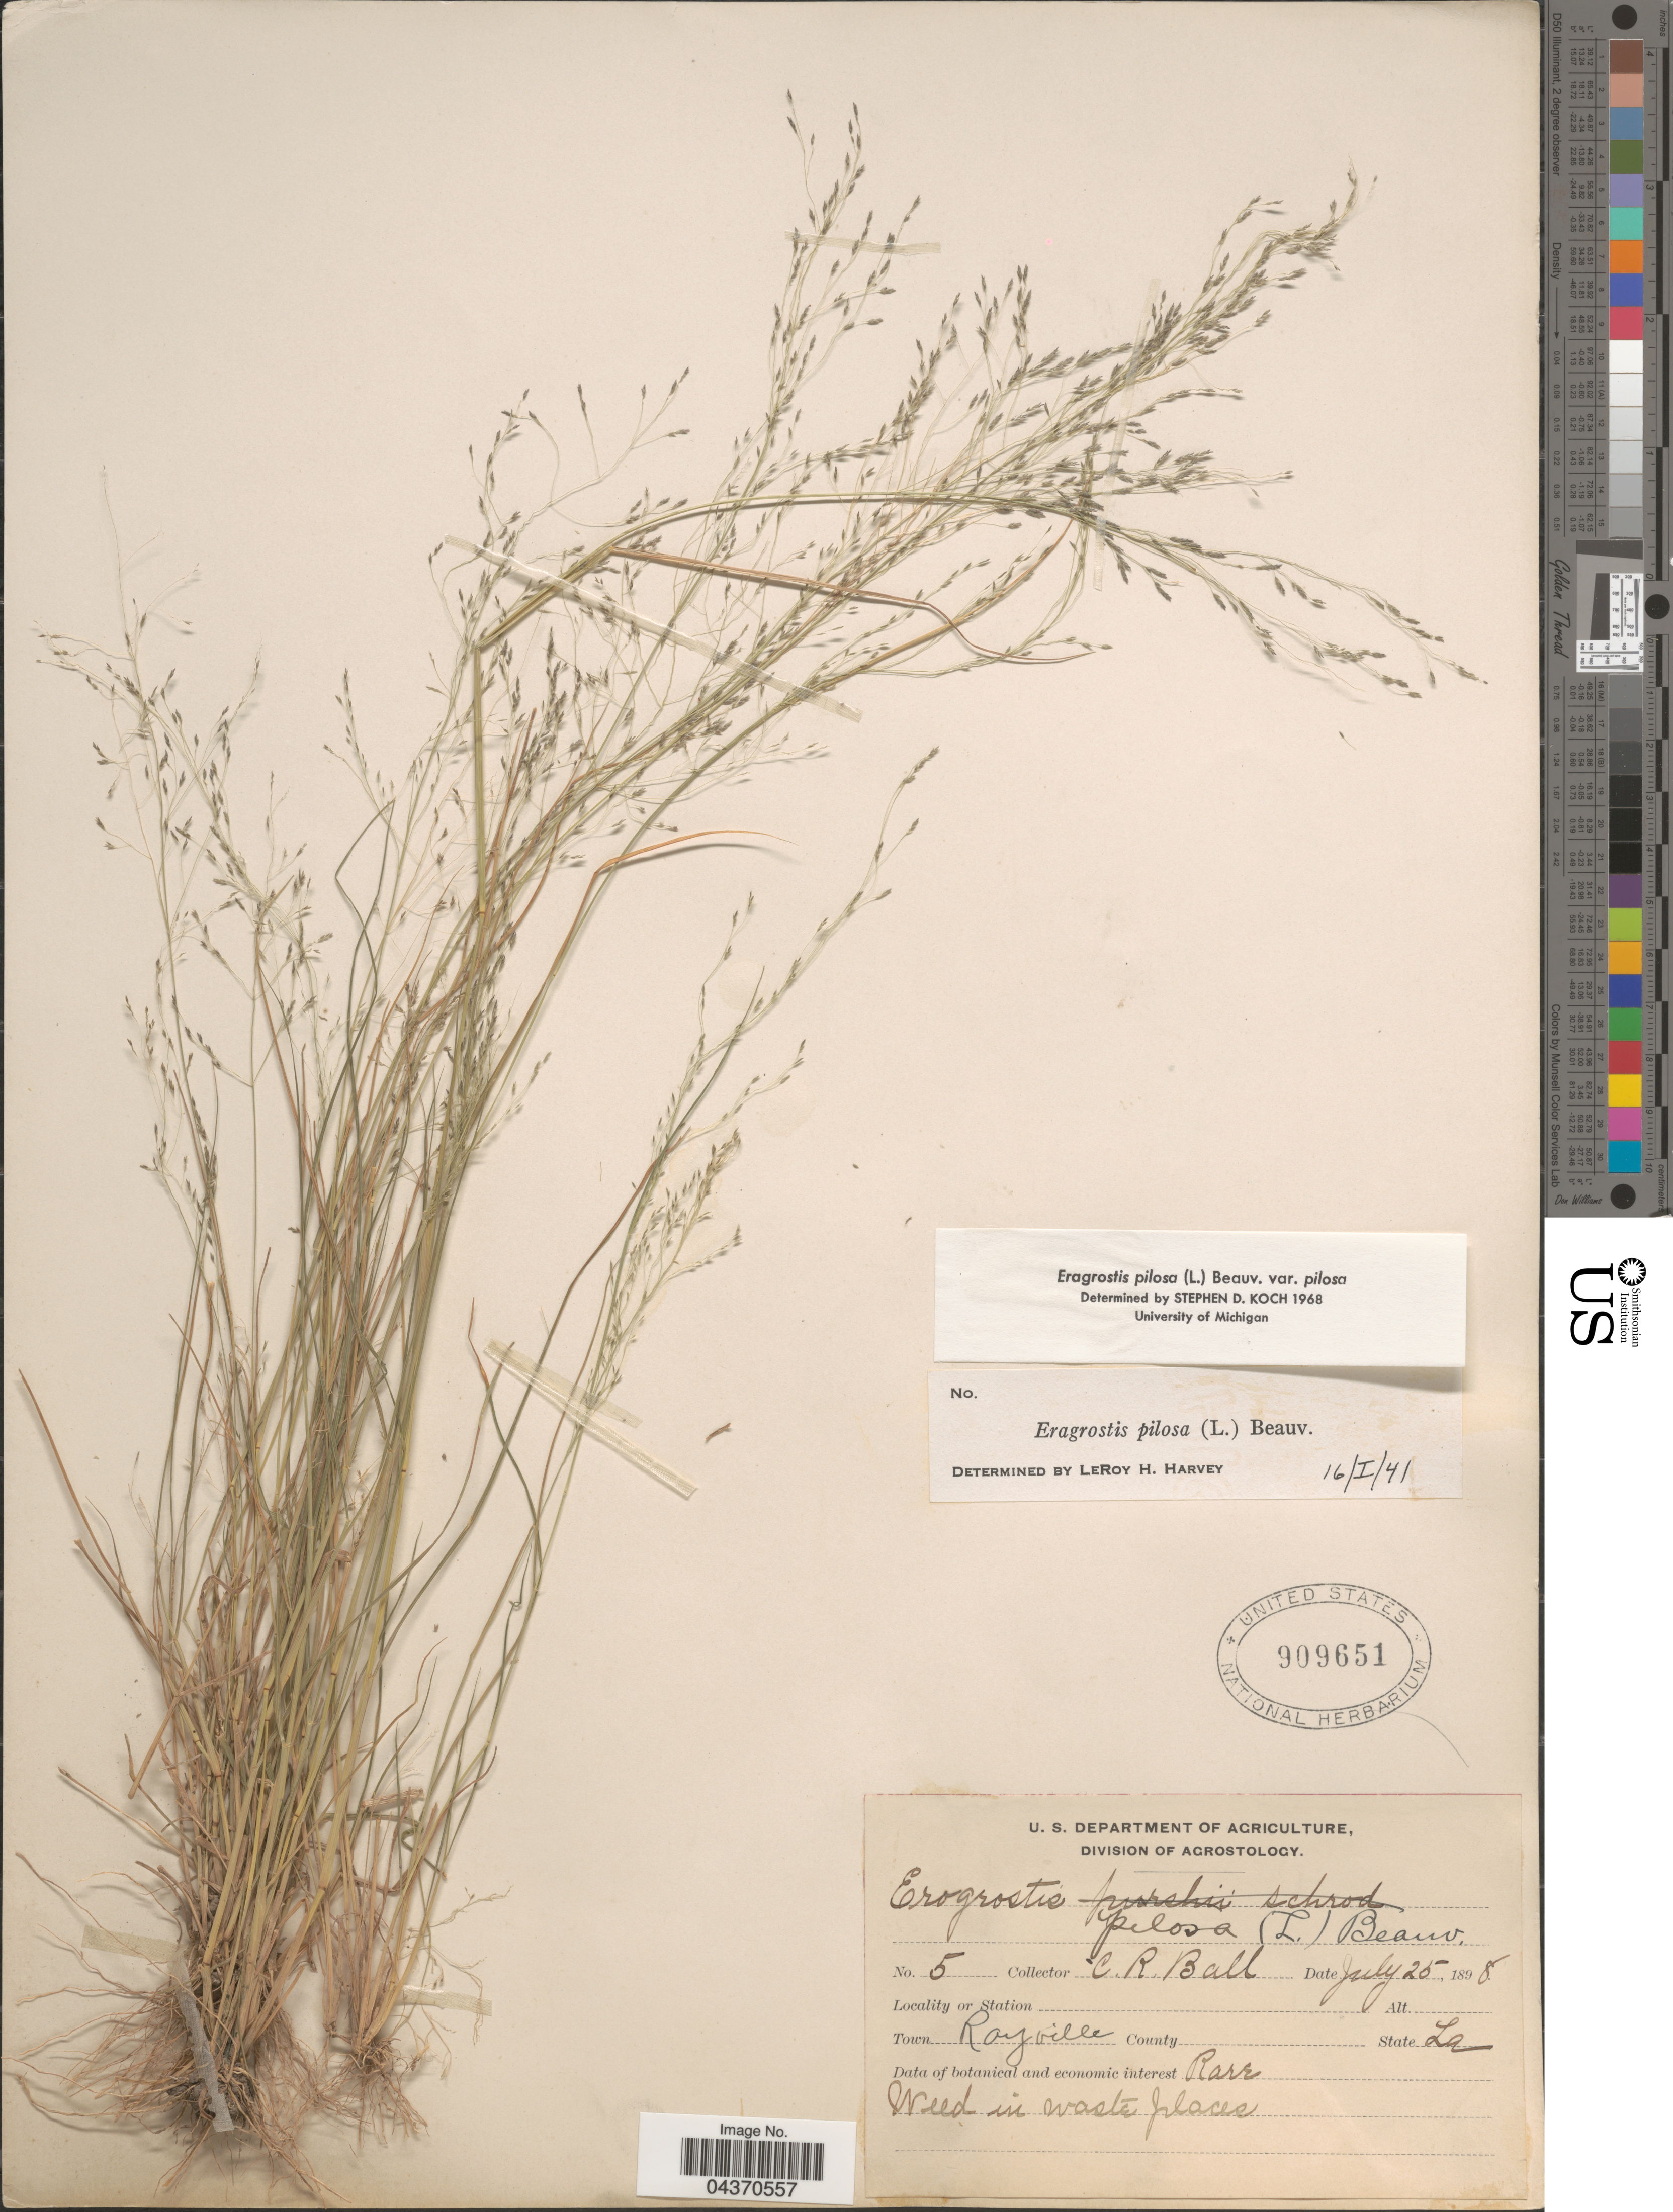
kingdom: Plantae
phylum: Tracheophyta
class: Liliopsida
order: Poales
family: Poaceae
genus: Eragrostis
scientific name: Eragrostis pilosa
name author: (L.) P. Beauv.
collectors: C. R. Ball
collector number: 5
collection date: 1898-07-25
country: United States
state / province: Louisiana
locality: Town Rayville.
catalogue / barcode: US 909651